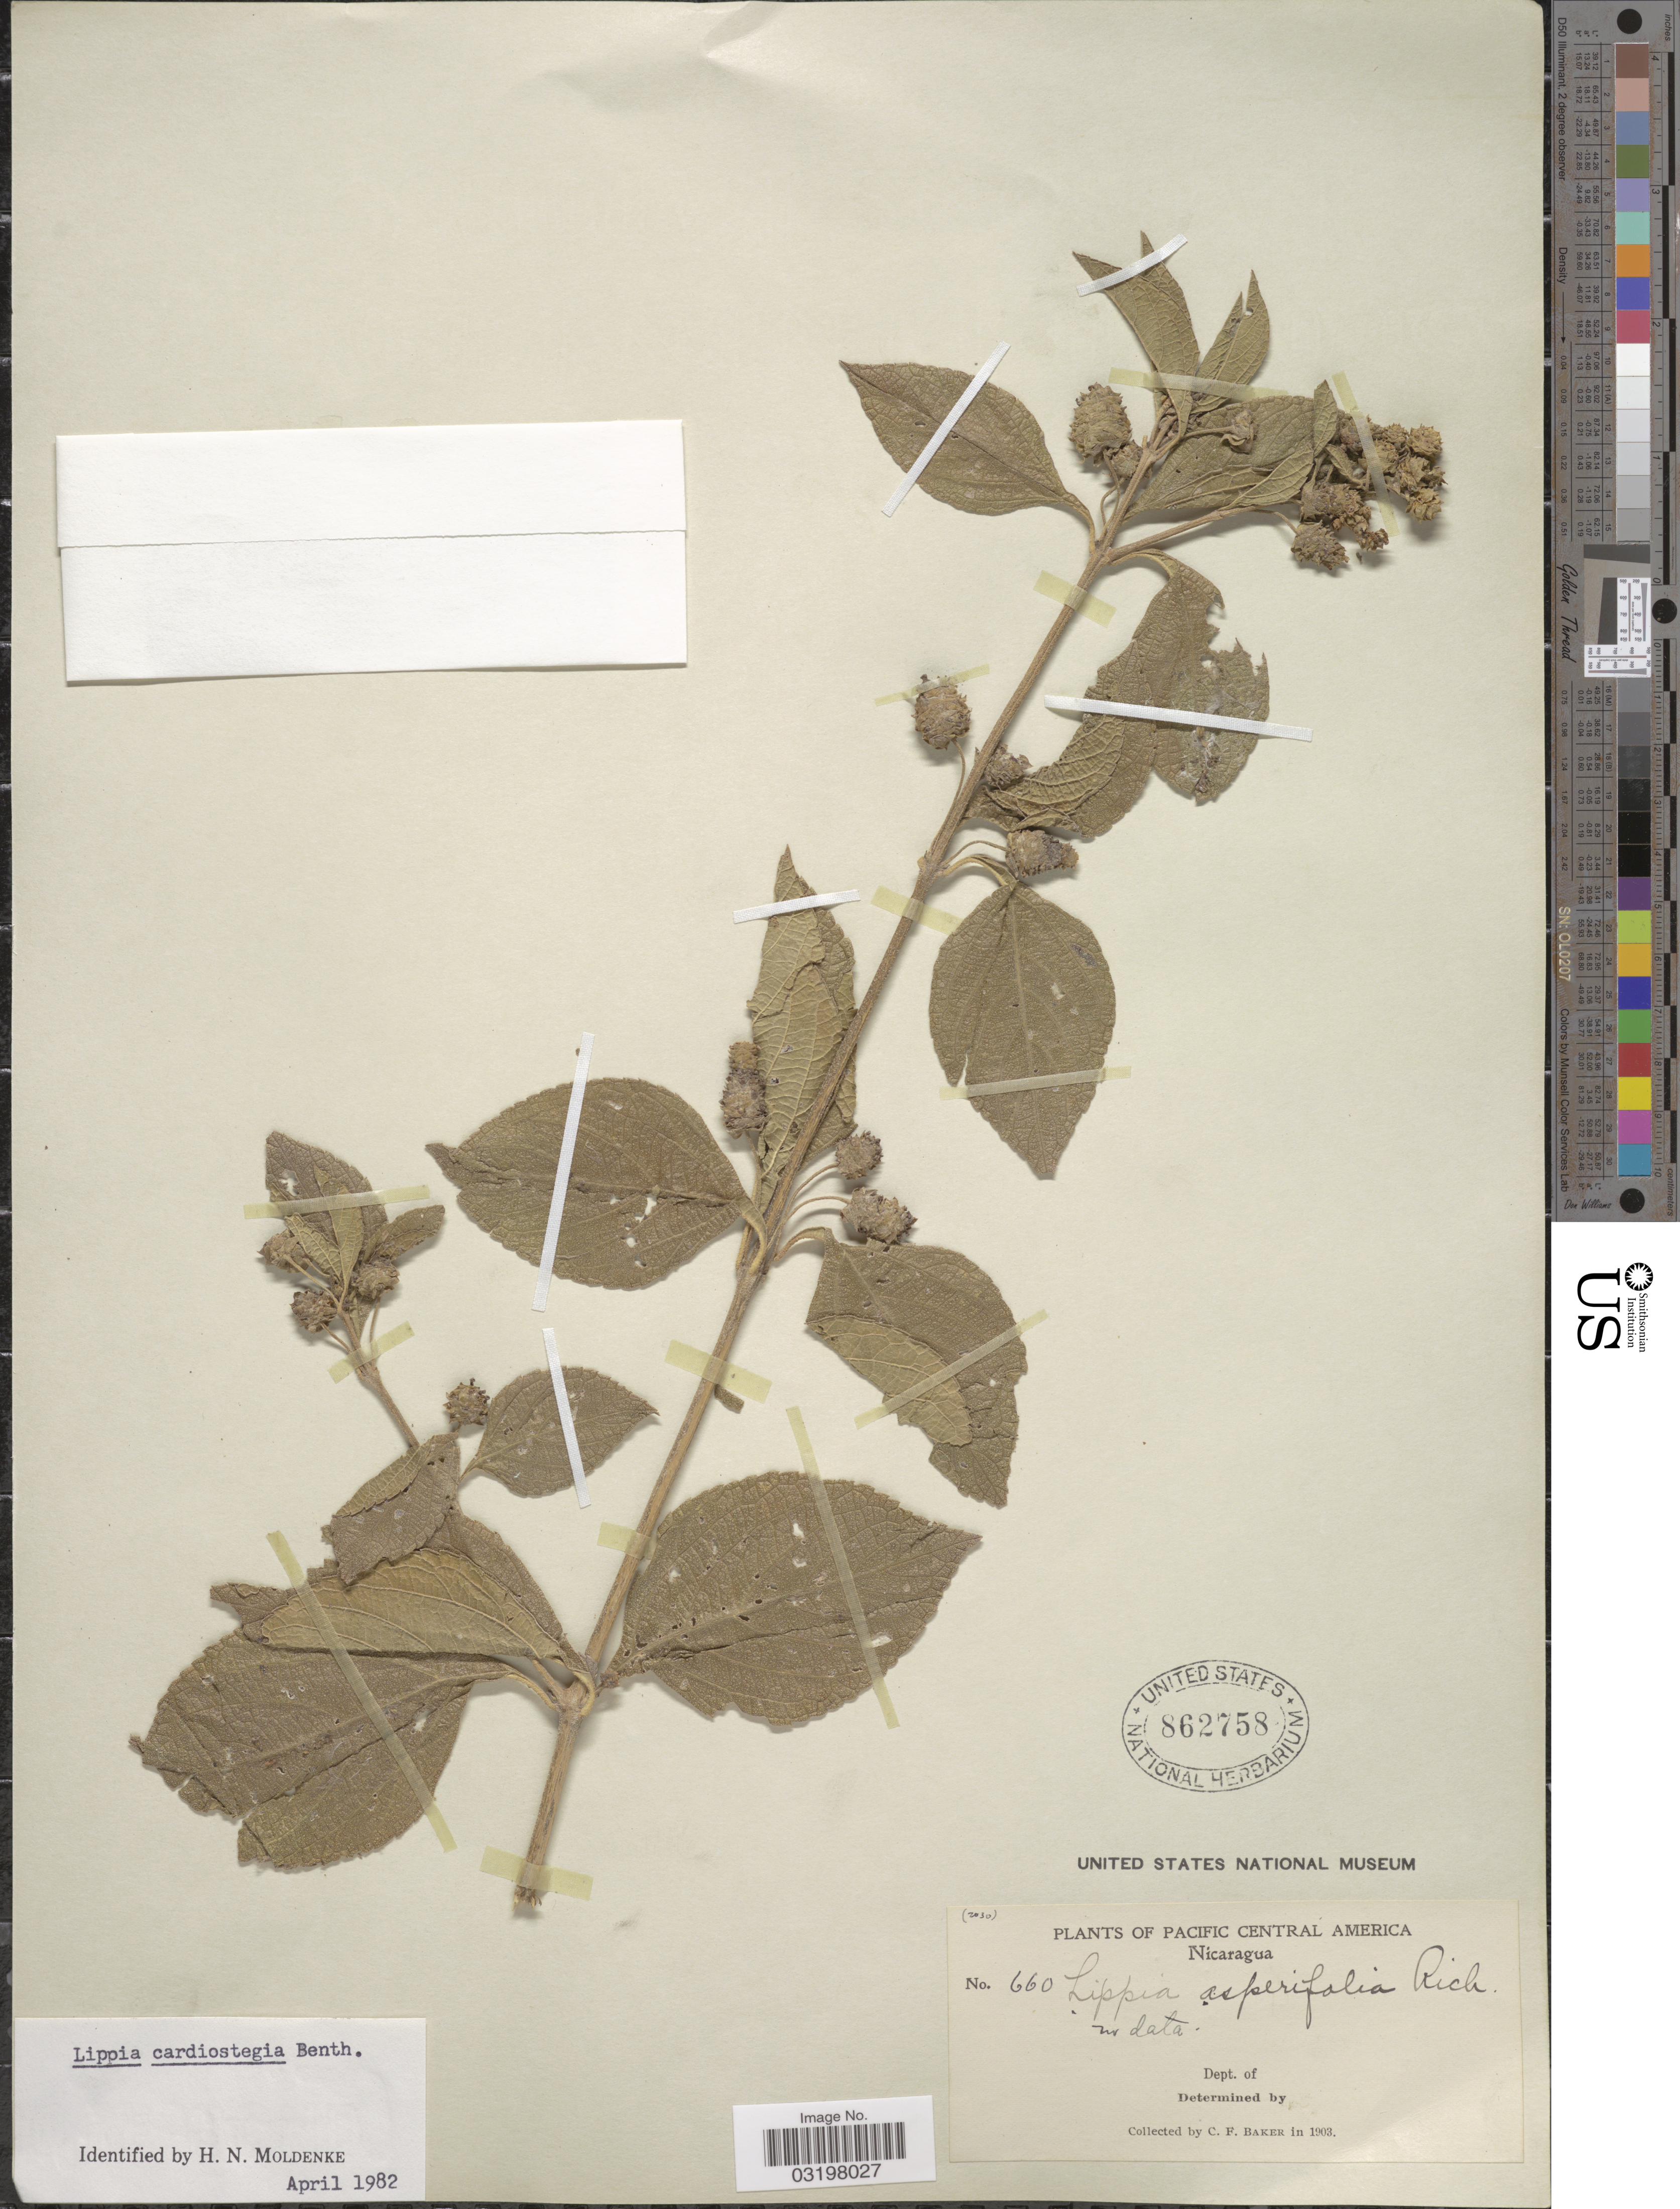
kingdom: Plantae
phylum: Tracheophyta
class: Magnoliopsida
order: Lamiales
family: Verbenaceae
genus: Lippia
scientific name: Lippia cardiostegia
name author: Benth.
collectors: C. F. Baker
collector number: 660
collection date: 1903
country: Nicaragua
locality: Pacific Central America.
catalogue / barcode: US 862758